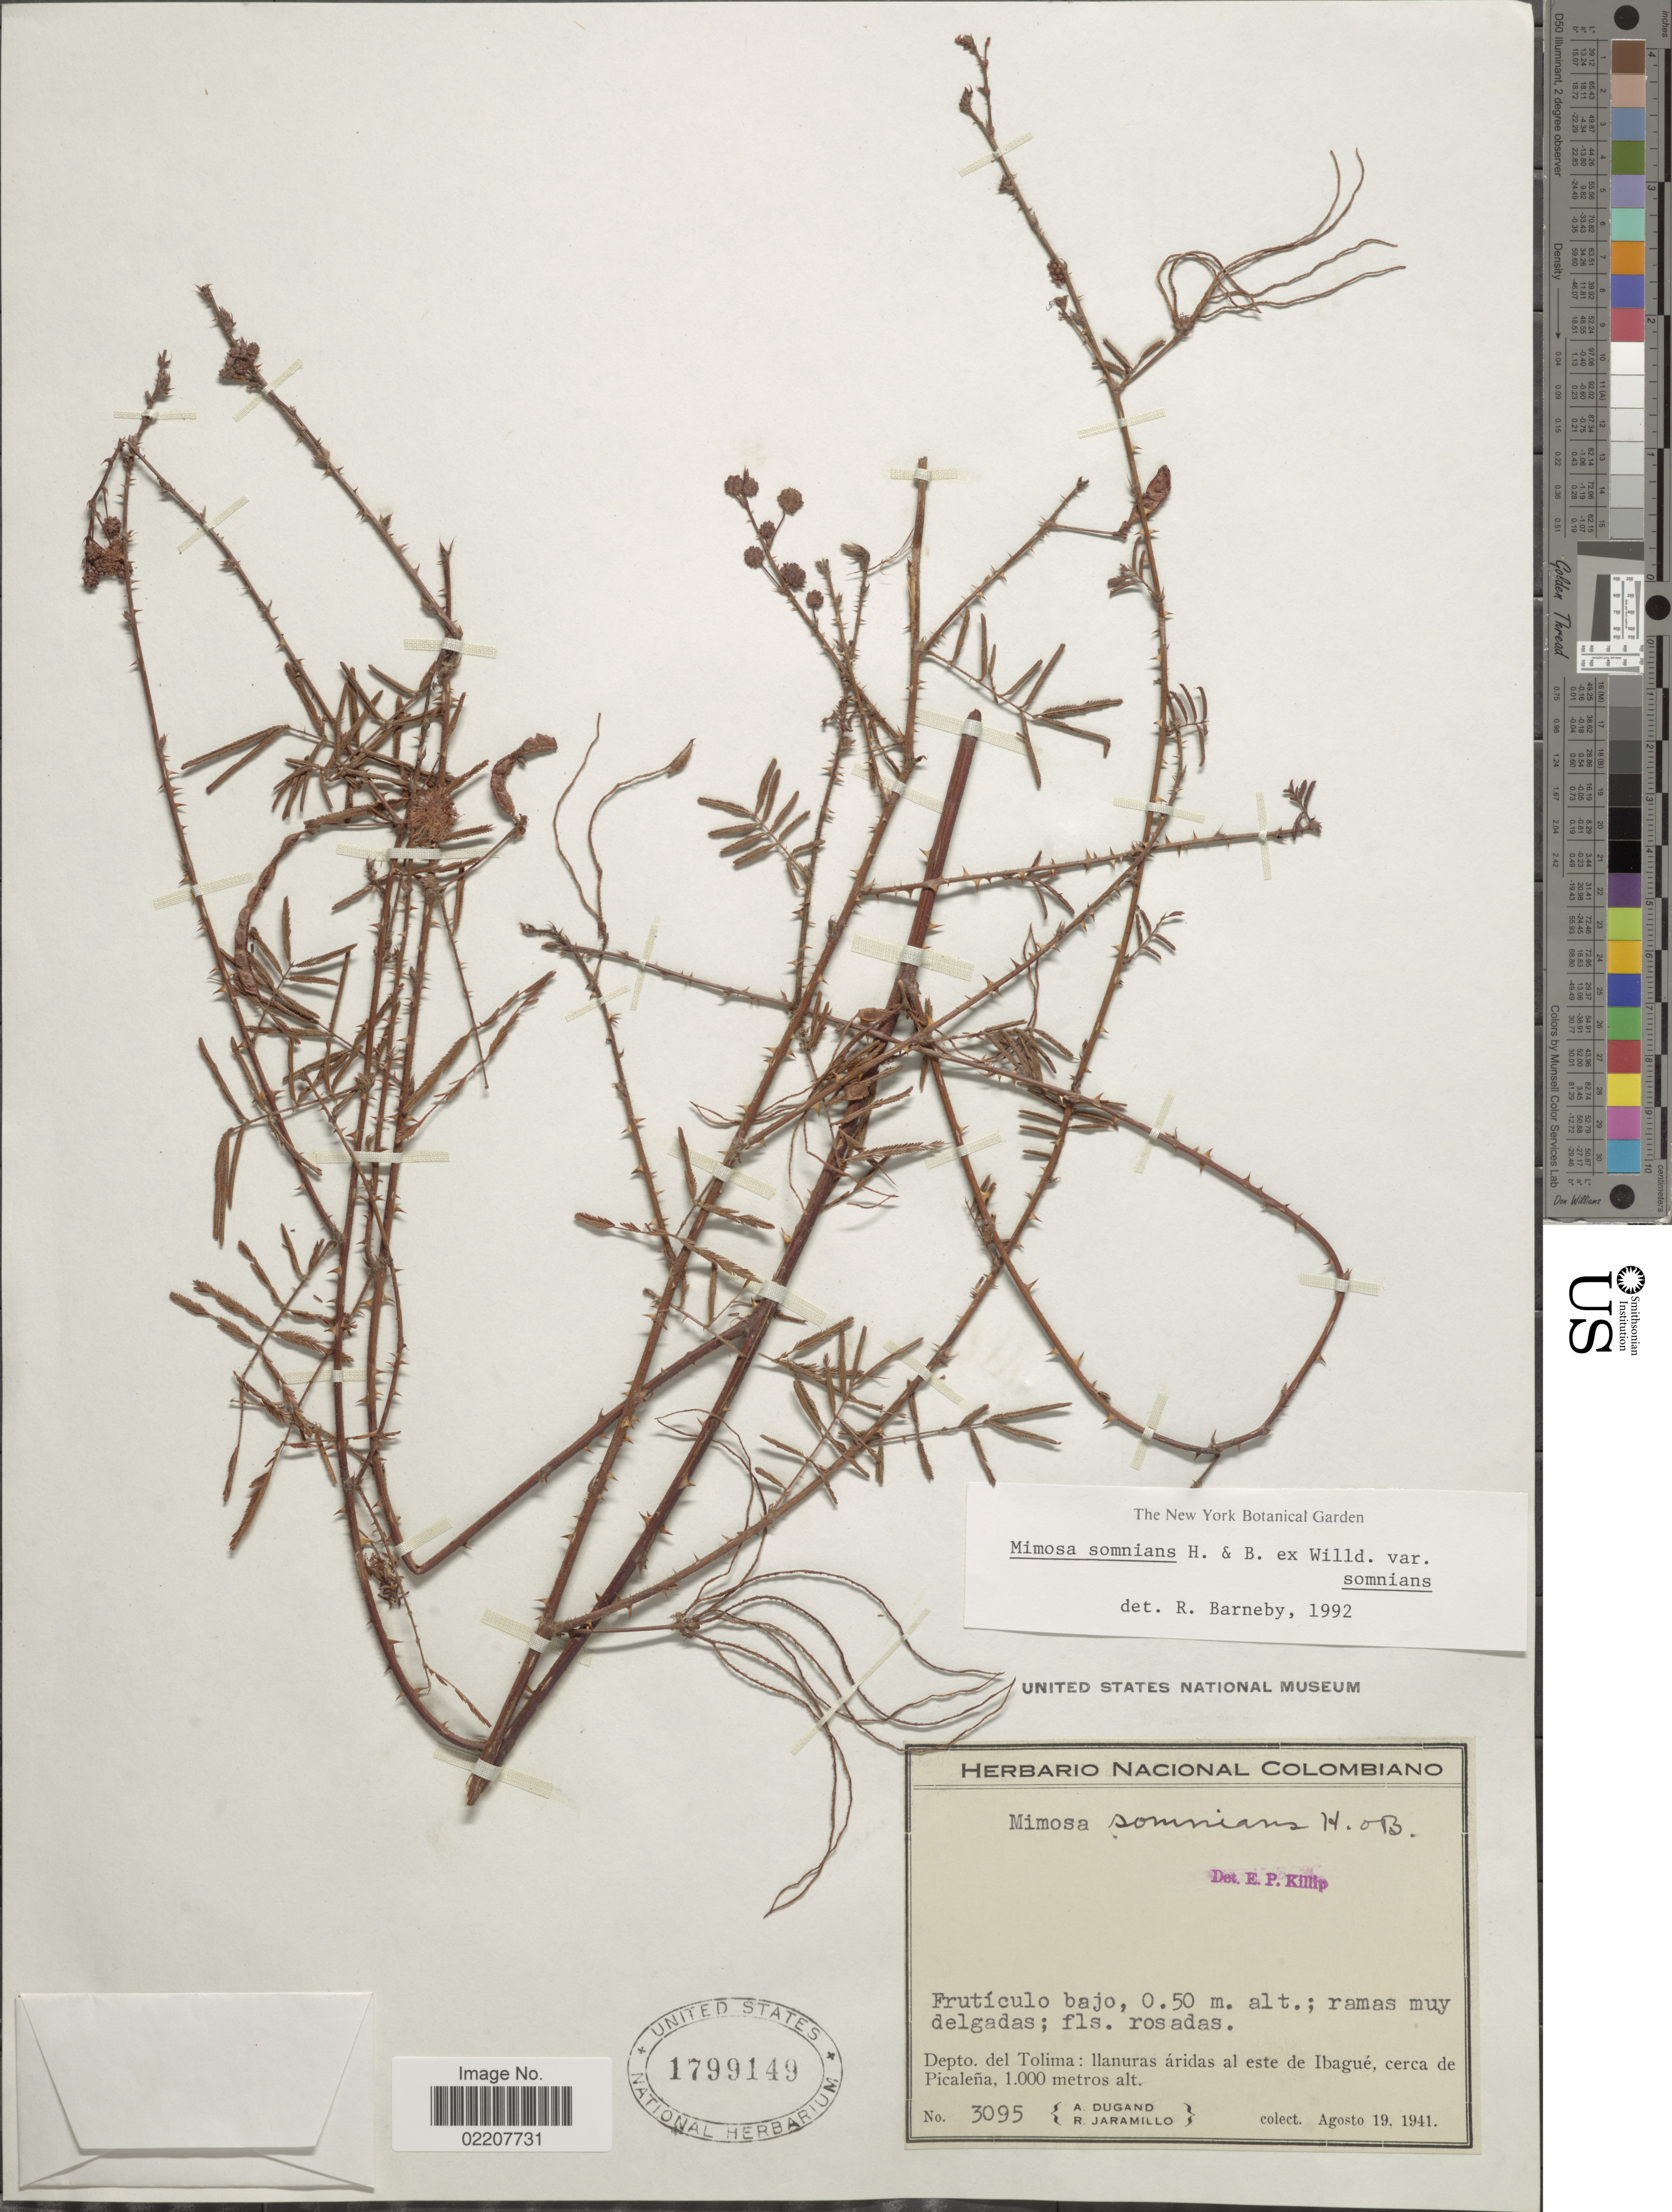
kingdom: Plantae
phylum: Tracheophyta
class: Magnoliopsida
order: Fabales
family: Fabaceae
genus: Mimosa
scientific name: Mimosa somnians var. somnians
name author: Humb. & Bonpl. ex Willd.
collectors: A. Dugand & R. Jaramillo M.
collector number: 3095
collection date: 1941-08-19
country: Colombia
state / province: Tolima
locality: Depto. del Tolima: llanuras aridas al este de Ibague, cerca de Picaleña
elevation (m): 1000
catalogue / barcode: US 1799149